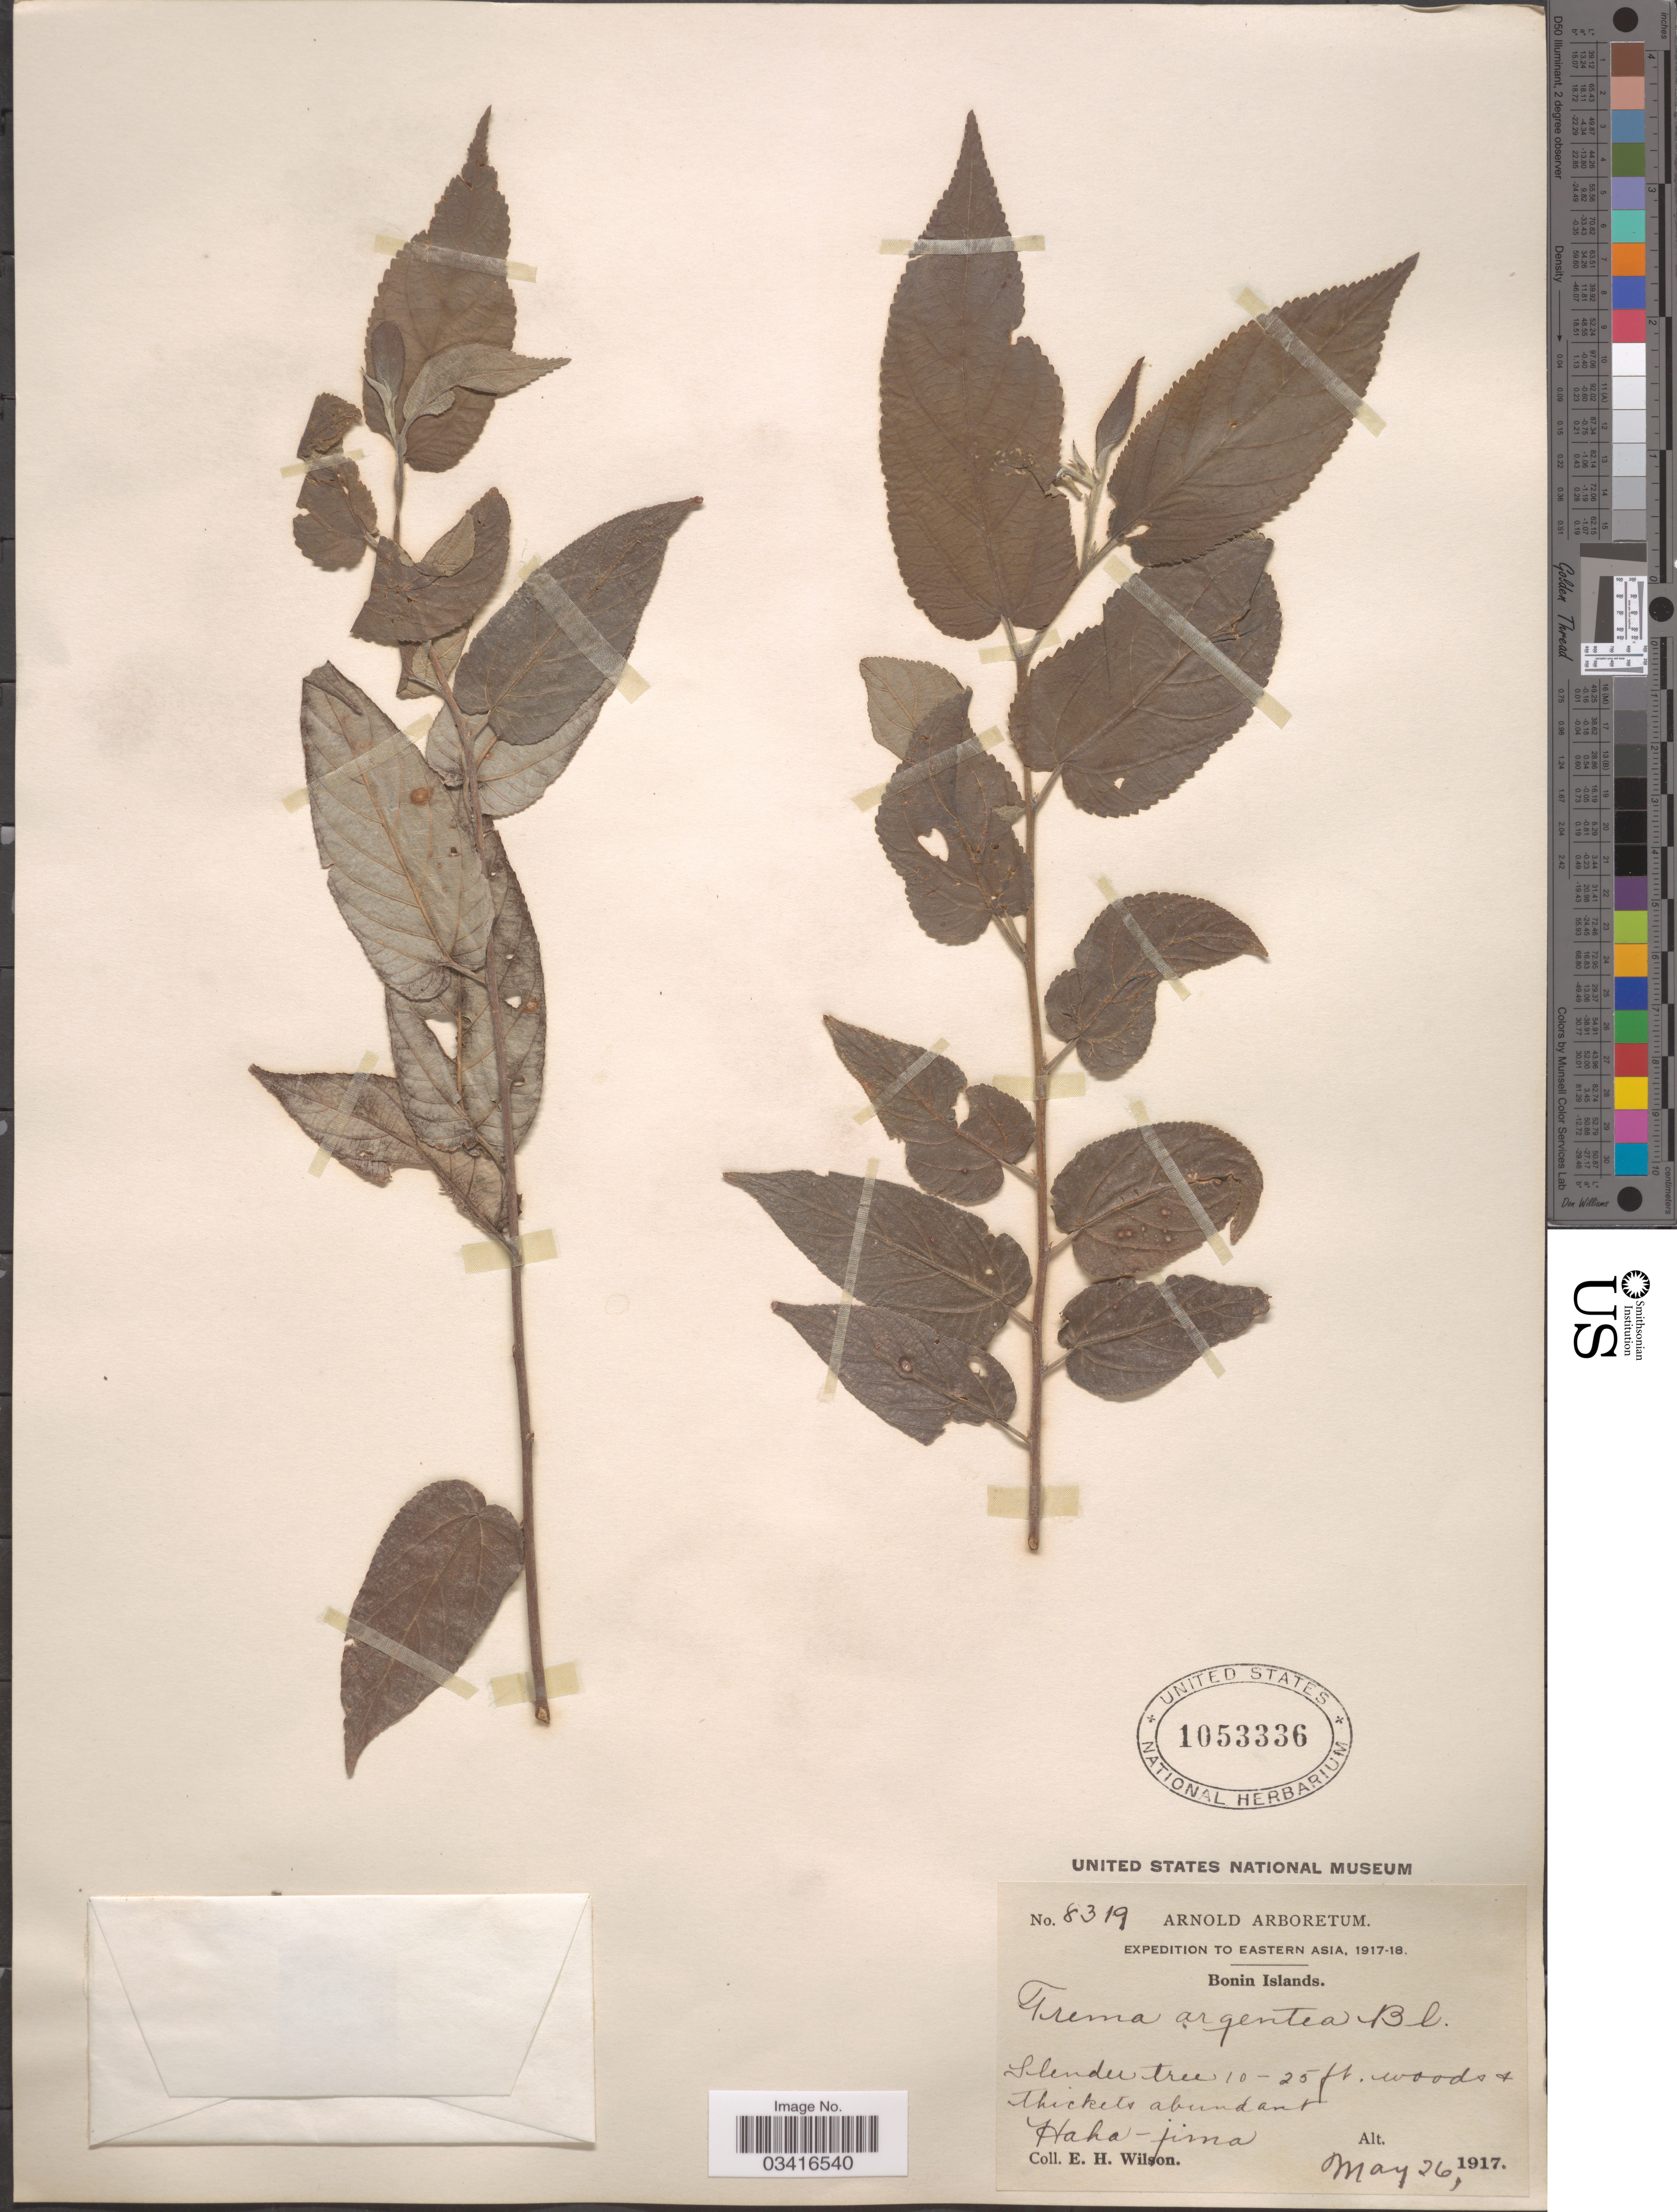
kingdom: Plantae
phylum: Tracheophyta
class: Magnoliopsida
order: Rosales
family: Cannabaceae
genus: Trema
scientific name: Trema orientale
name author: (L.) Blume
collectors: E. Wilson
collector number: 8319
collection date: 1917-05-26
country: Japan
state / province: Tokyo, Federal City of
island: Bonin Islands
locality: Eastern Asia. Bonin Islands. Haka-jima.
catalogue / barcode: US 1053336